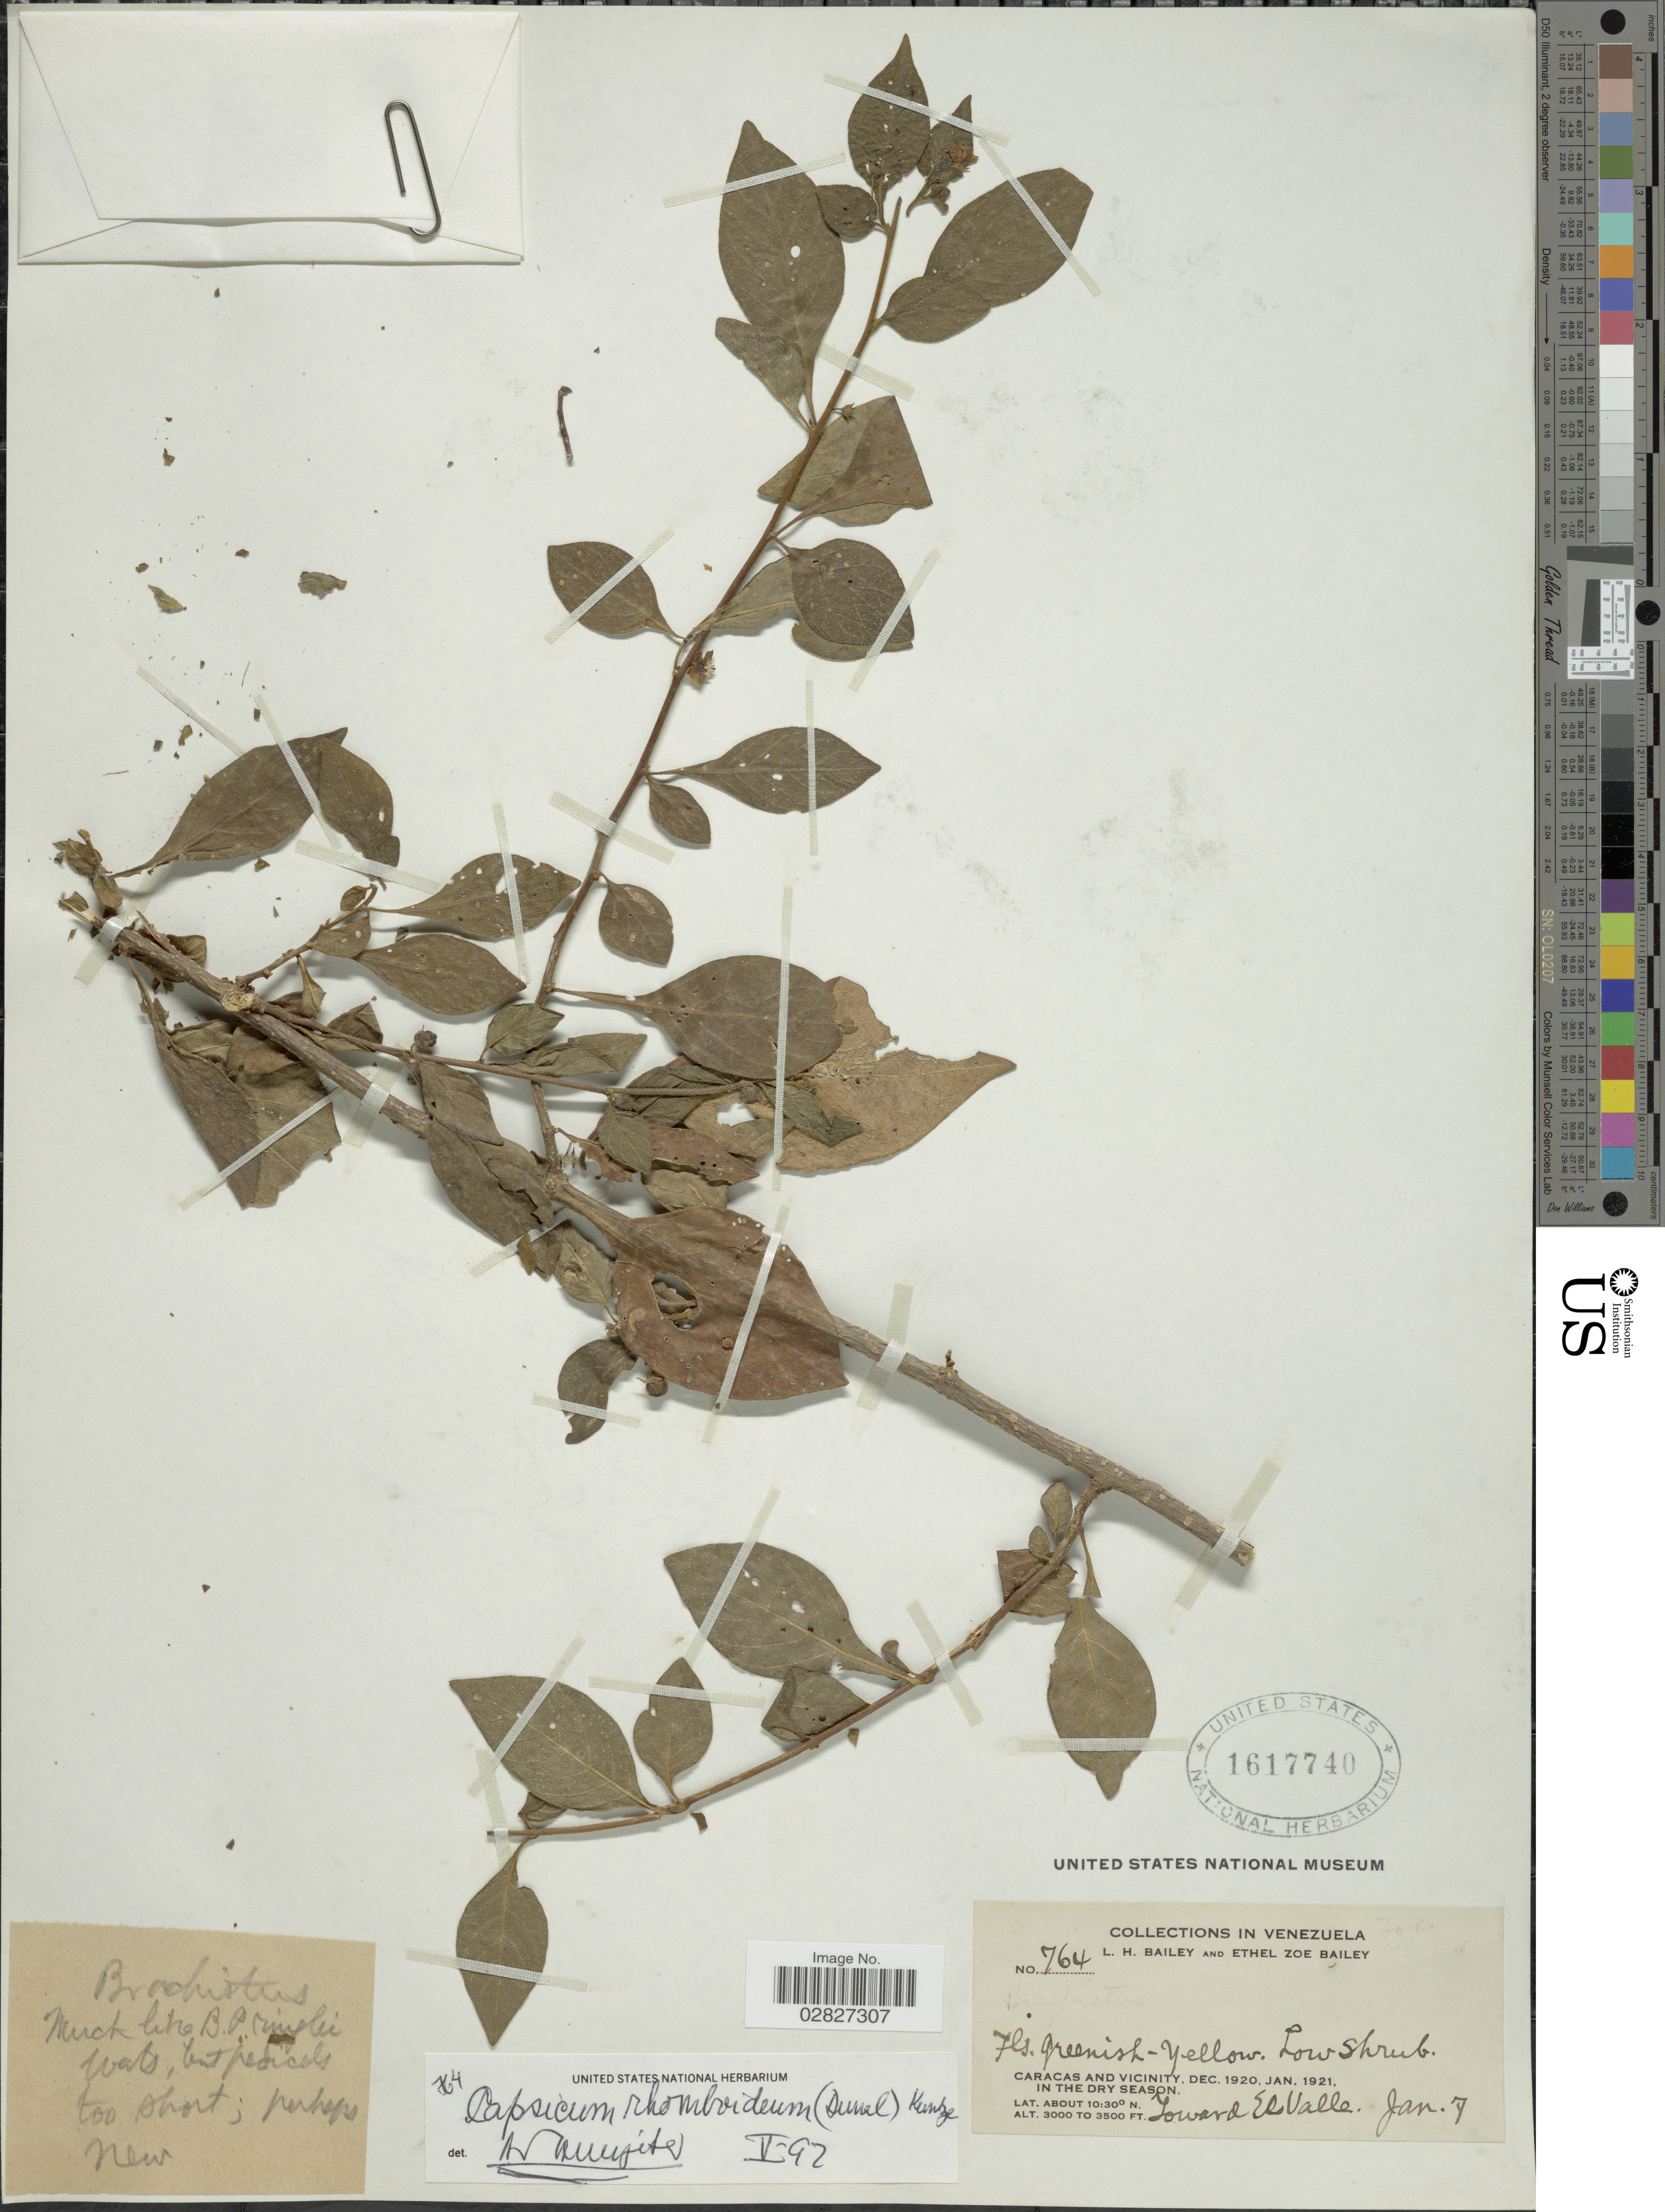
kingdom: Plantae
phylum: Tracheophyta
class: Magnoliopsida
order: Solanales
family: Solanaceae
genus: Capsicum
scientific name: Capsicum rhomboideum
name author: (Humb. & Bonpl. ex Dunal) Kuntze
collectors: L. H. Bailey & E. Z. Bailey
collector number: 764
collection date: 1921-01-07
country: Venezuela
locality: Caracas and Vicinity. Toward El Valle.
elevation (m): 914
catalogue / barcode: US 1617740